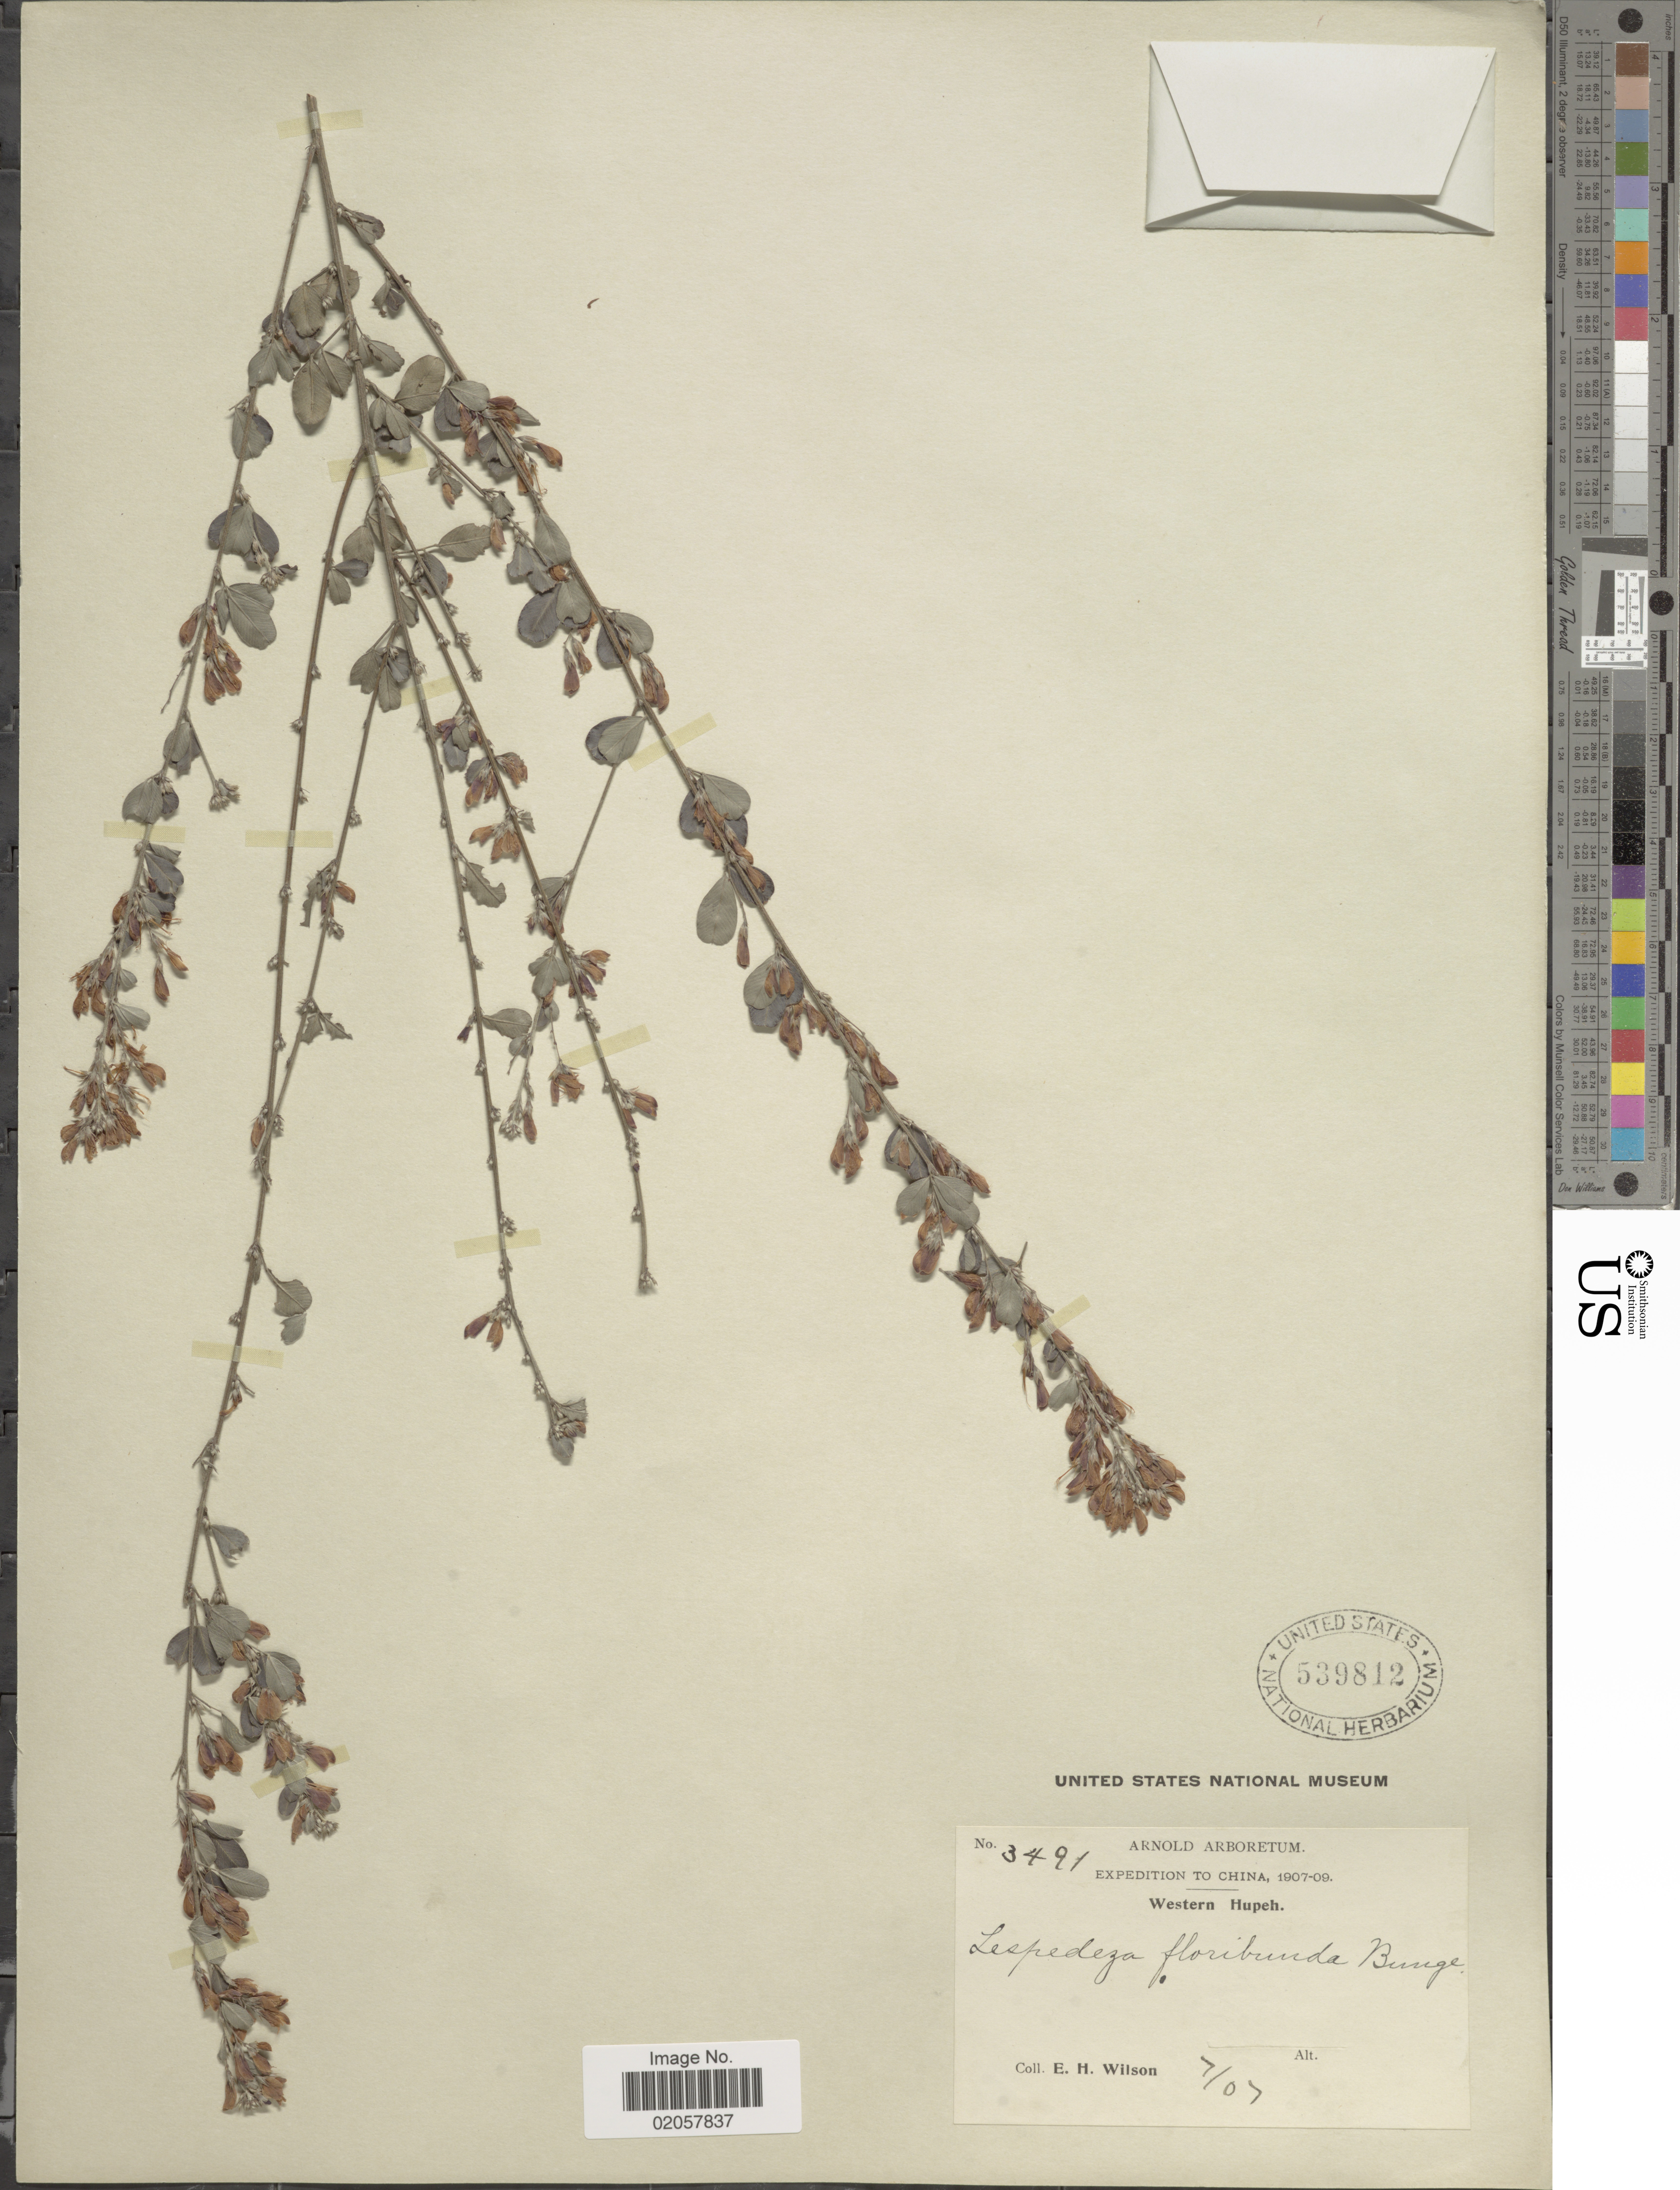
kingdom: Plantae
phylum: Tracheophyta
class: Magnoliopsida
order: Fabales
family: Fabaceae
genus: Lespedeza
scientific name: Lespedeza floribunda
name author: Bunge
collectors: E. Wilson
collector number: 3491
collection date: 1907-07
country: China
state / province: Hubei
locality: Western Hupeh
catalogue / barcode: US 539812